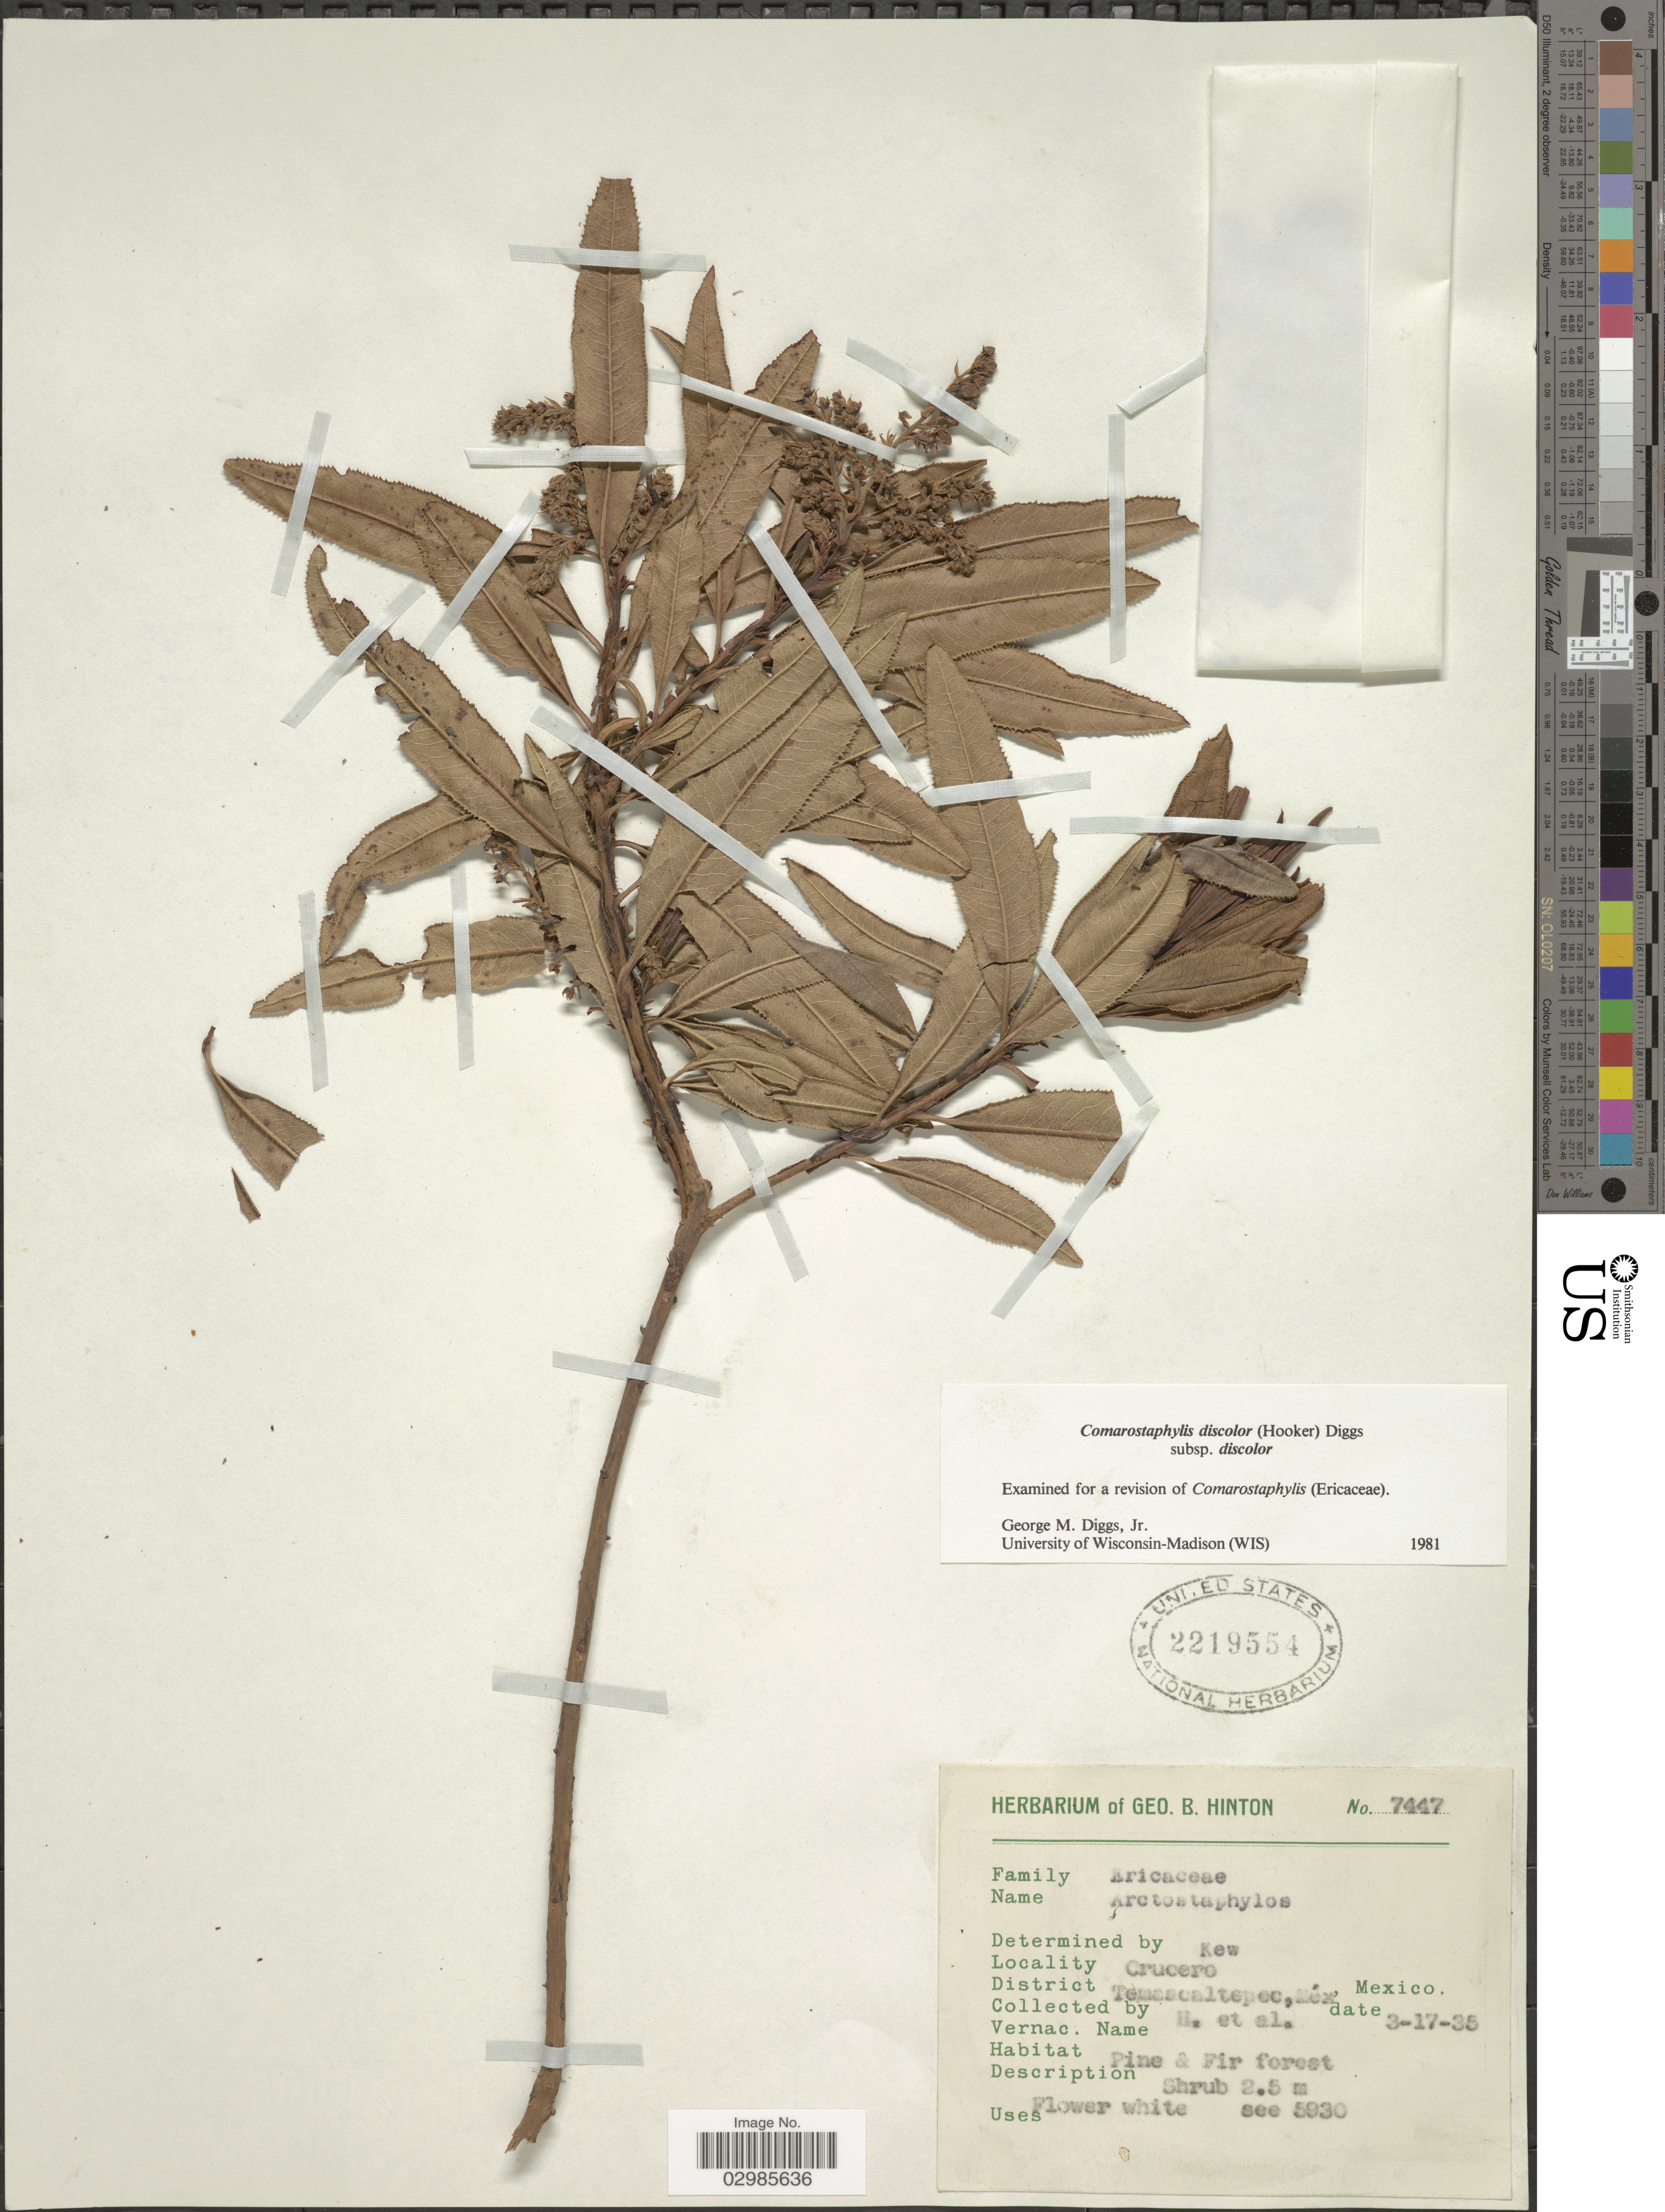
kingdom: Plantae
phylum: Tracheophyta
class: Magnoliopsida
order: Ericales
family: Ericaceae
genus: Comarostaphylis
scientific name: Comarostaphylis discolor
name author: (Hook.) Diggs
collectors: G. B. Hinton & et al.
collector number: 7447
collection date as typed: Transcribed d/m/y: 17/3/35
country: Mexico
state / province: México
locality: Crucero, District Temascaltepec, Méx., Mexico.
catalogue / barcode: US 2219554